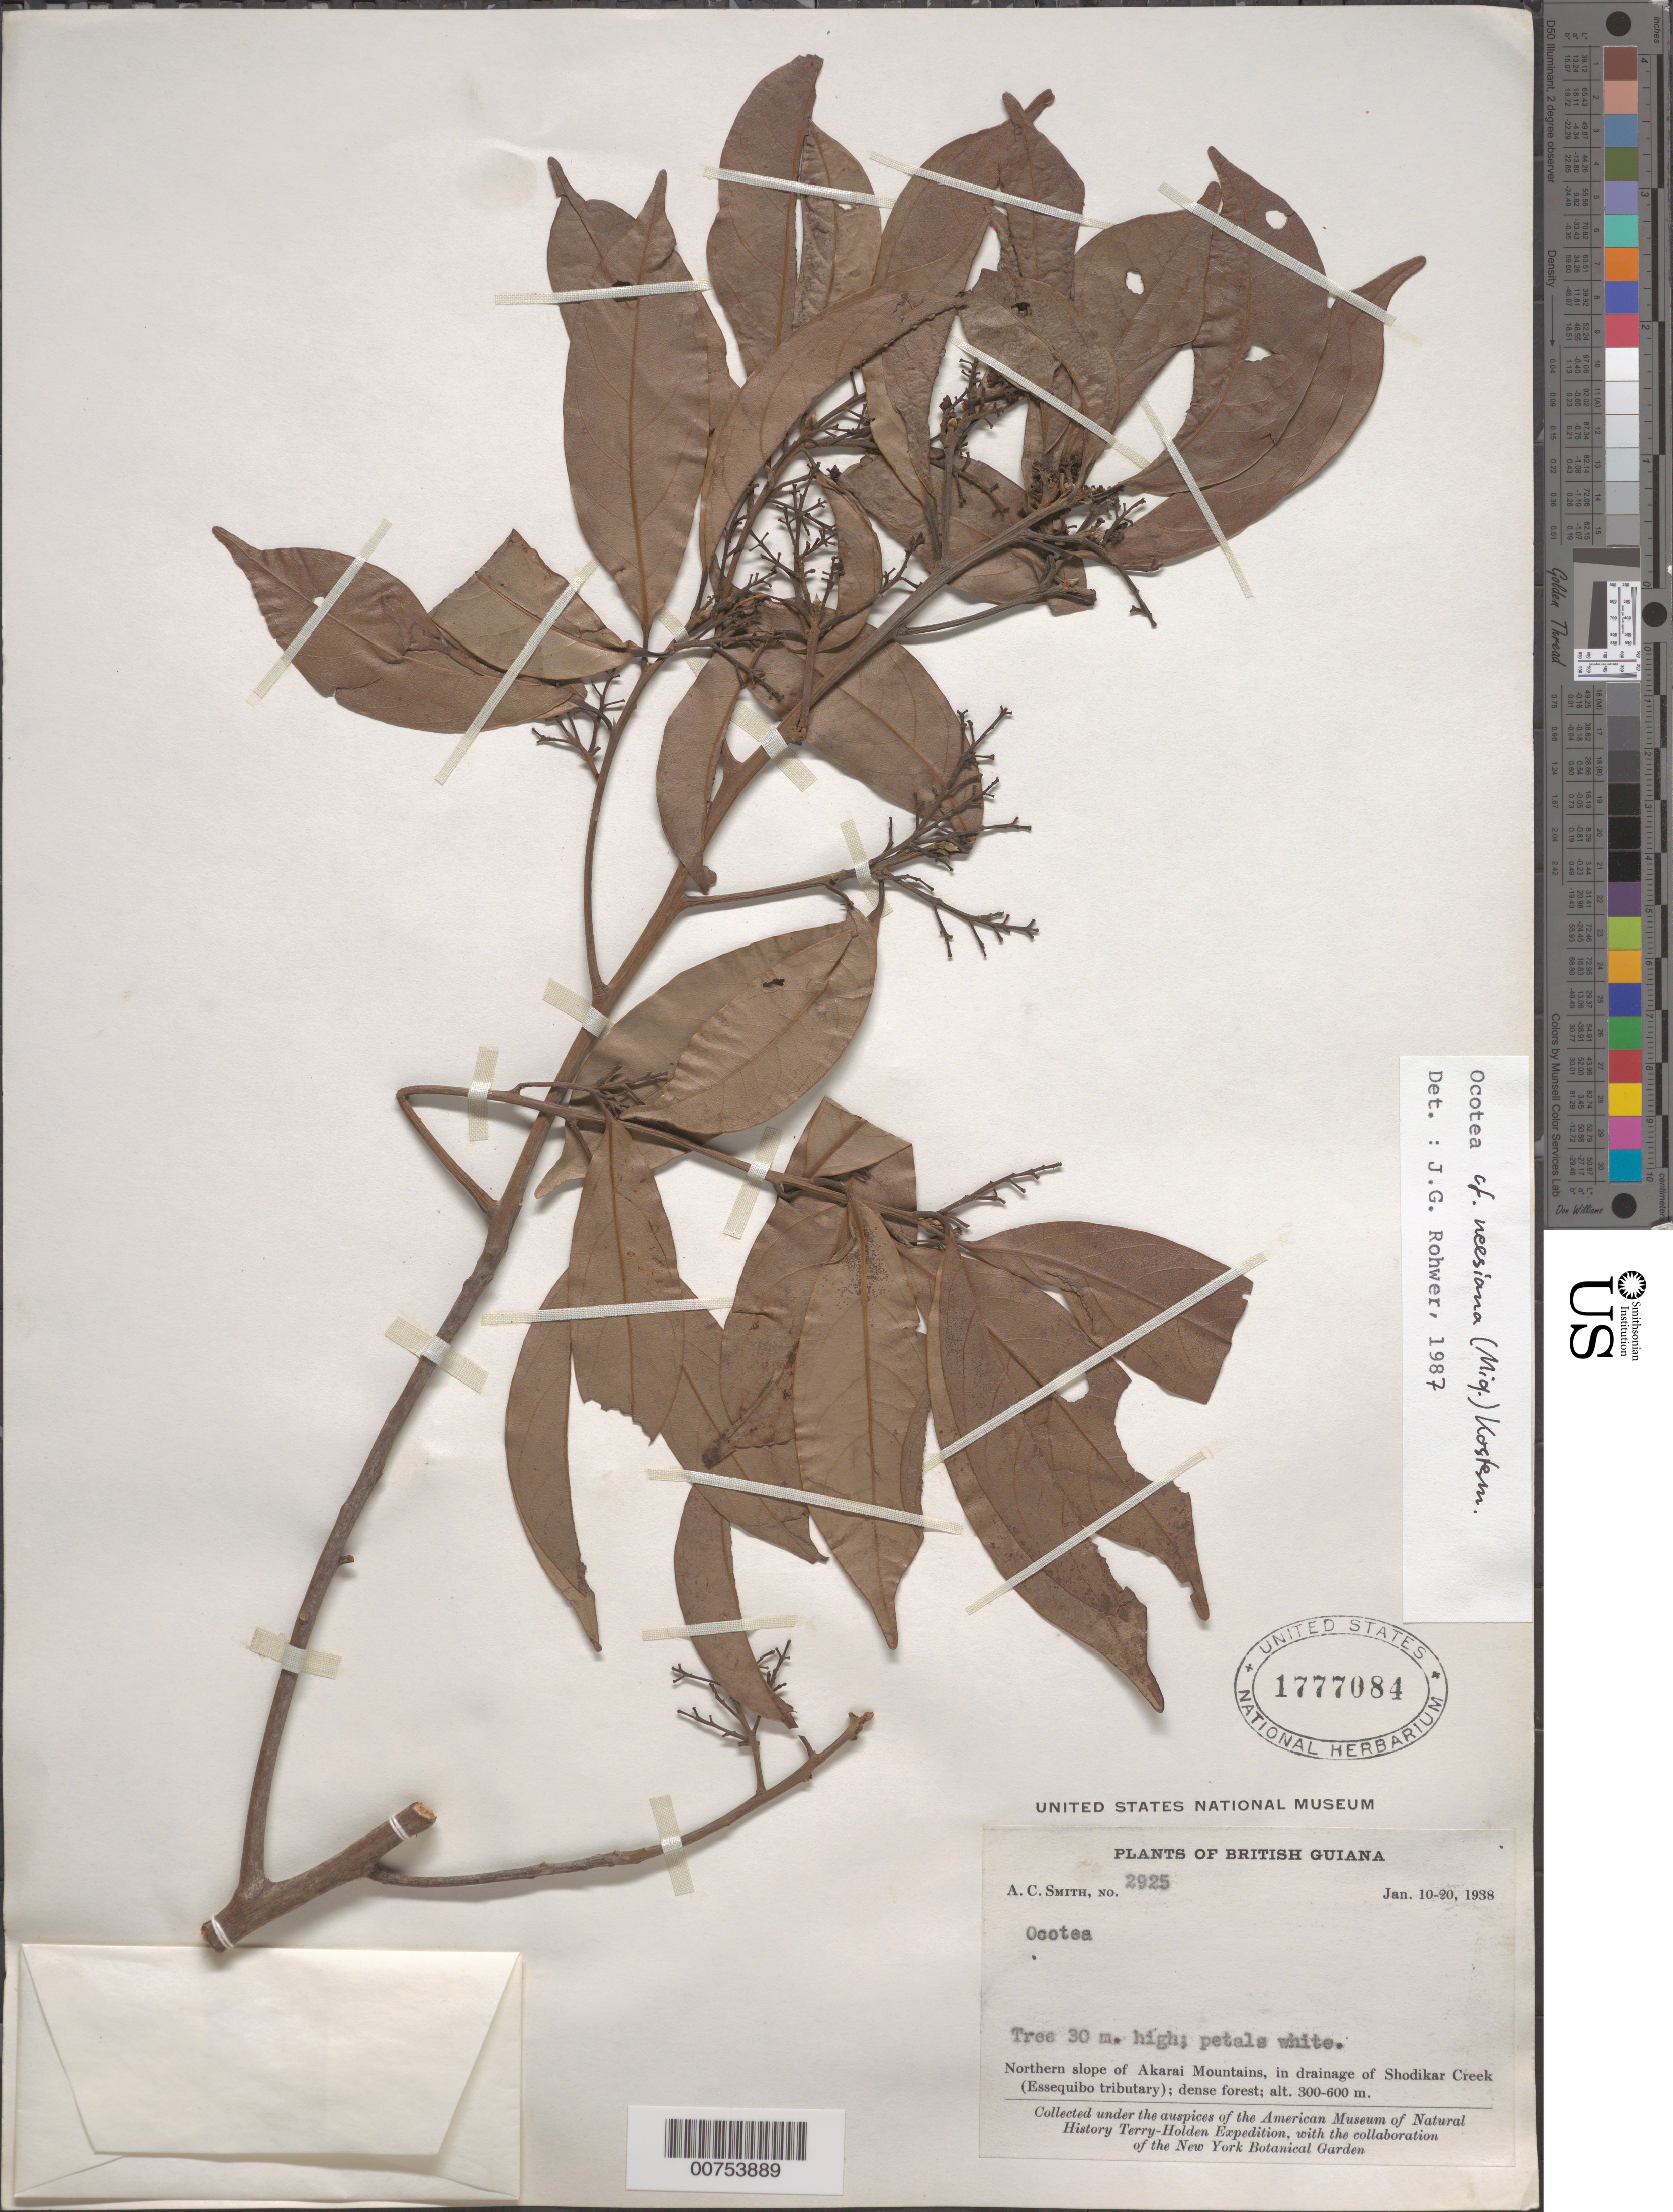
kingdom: Plantae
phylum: Tracheophyta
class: Magnoliopsida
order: Laurales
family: Lauraceae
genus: Ocotea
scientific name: Ocotea neesiana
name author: (Miq.) Kosterm.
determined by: Rohwer, J. G.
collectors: A. C. Smith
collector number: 2925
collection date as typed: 10-Jan-38 to 20-Jan-38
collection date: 1938-01-10/1938-01-20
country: Guyana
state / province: U. Takutu-U. Essequibo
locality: Akarai Mts., N slope; in drainage of Shodikar Creek (Essequibo tributary)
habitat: Dense forest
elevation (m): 300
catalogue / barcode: US 1777084